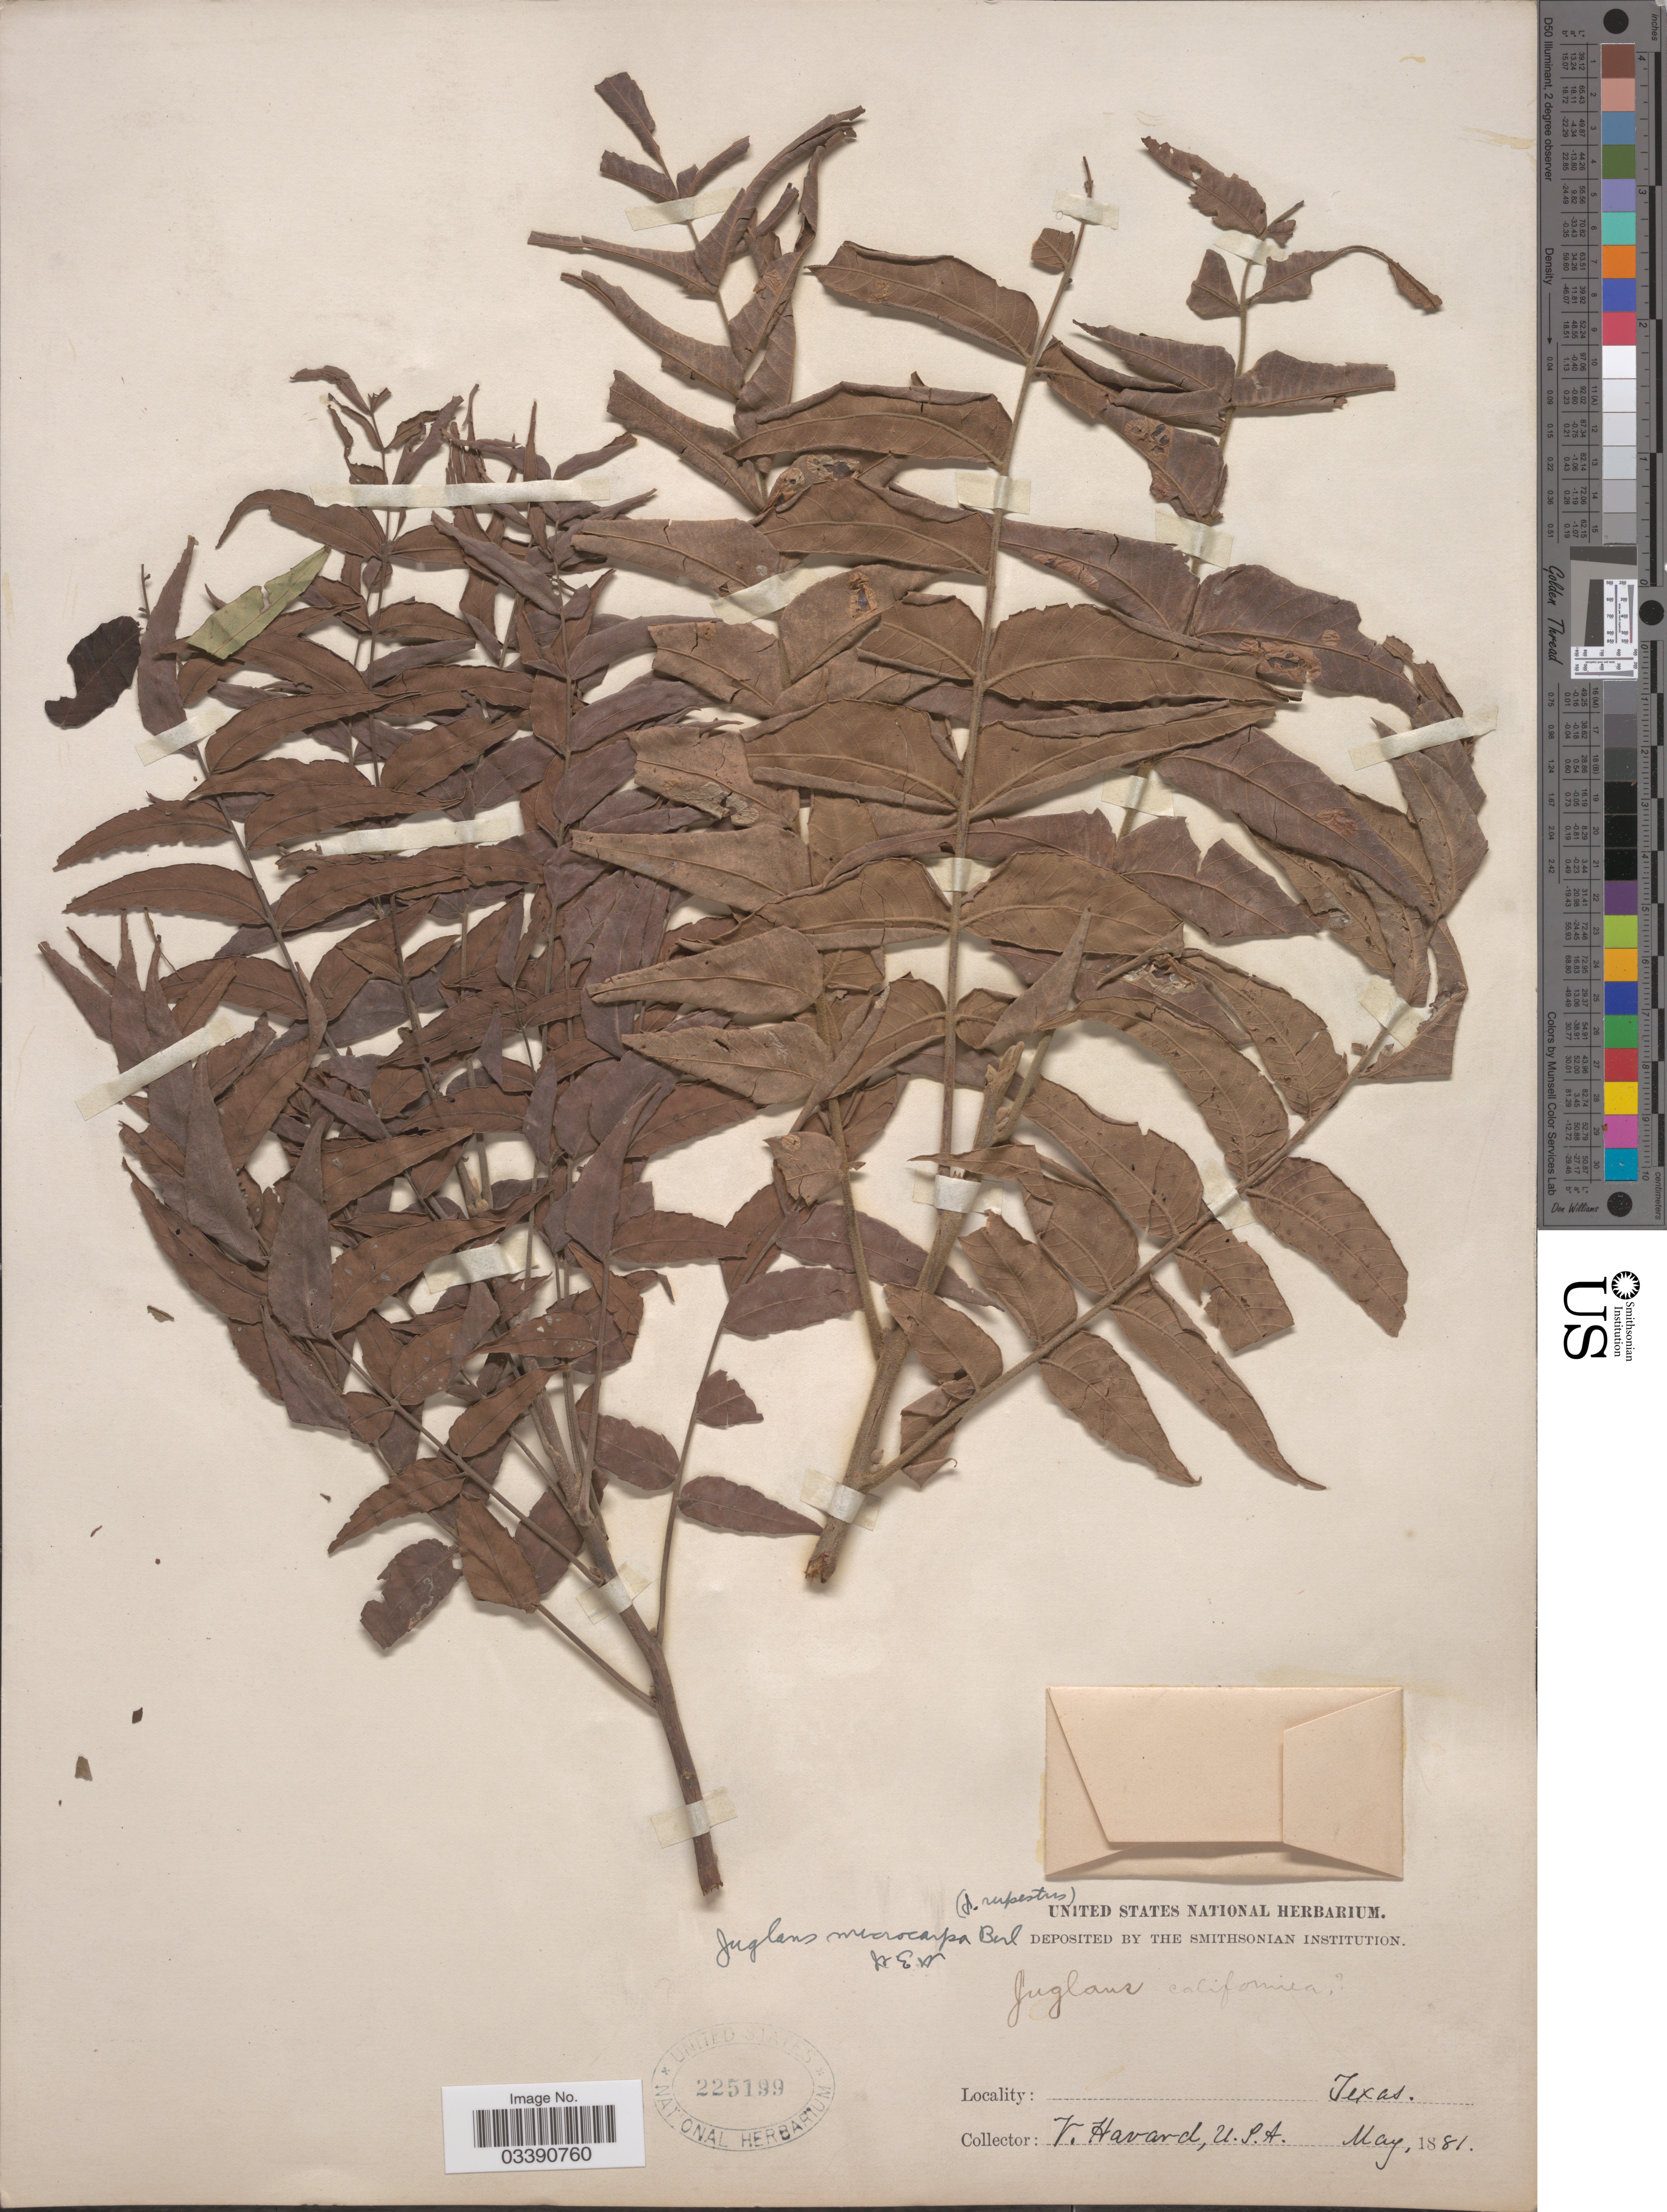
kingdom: Plantae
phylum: Tracheophyta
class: Magnoliopsida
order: Fagales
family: Juglandaceae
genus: Juglans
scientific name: Juglans microcarpa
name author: Berland. in Berland. & Chovell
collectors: V. Havard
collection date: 1881-05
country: United States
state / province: Texas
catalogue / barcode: US 225199